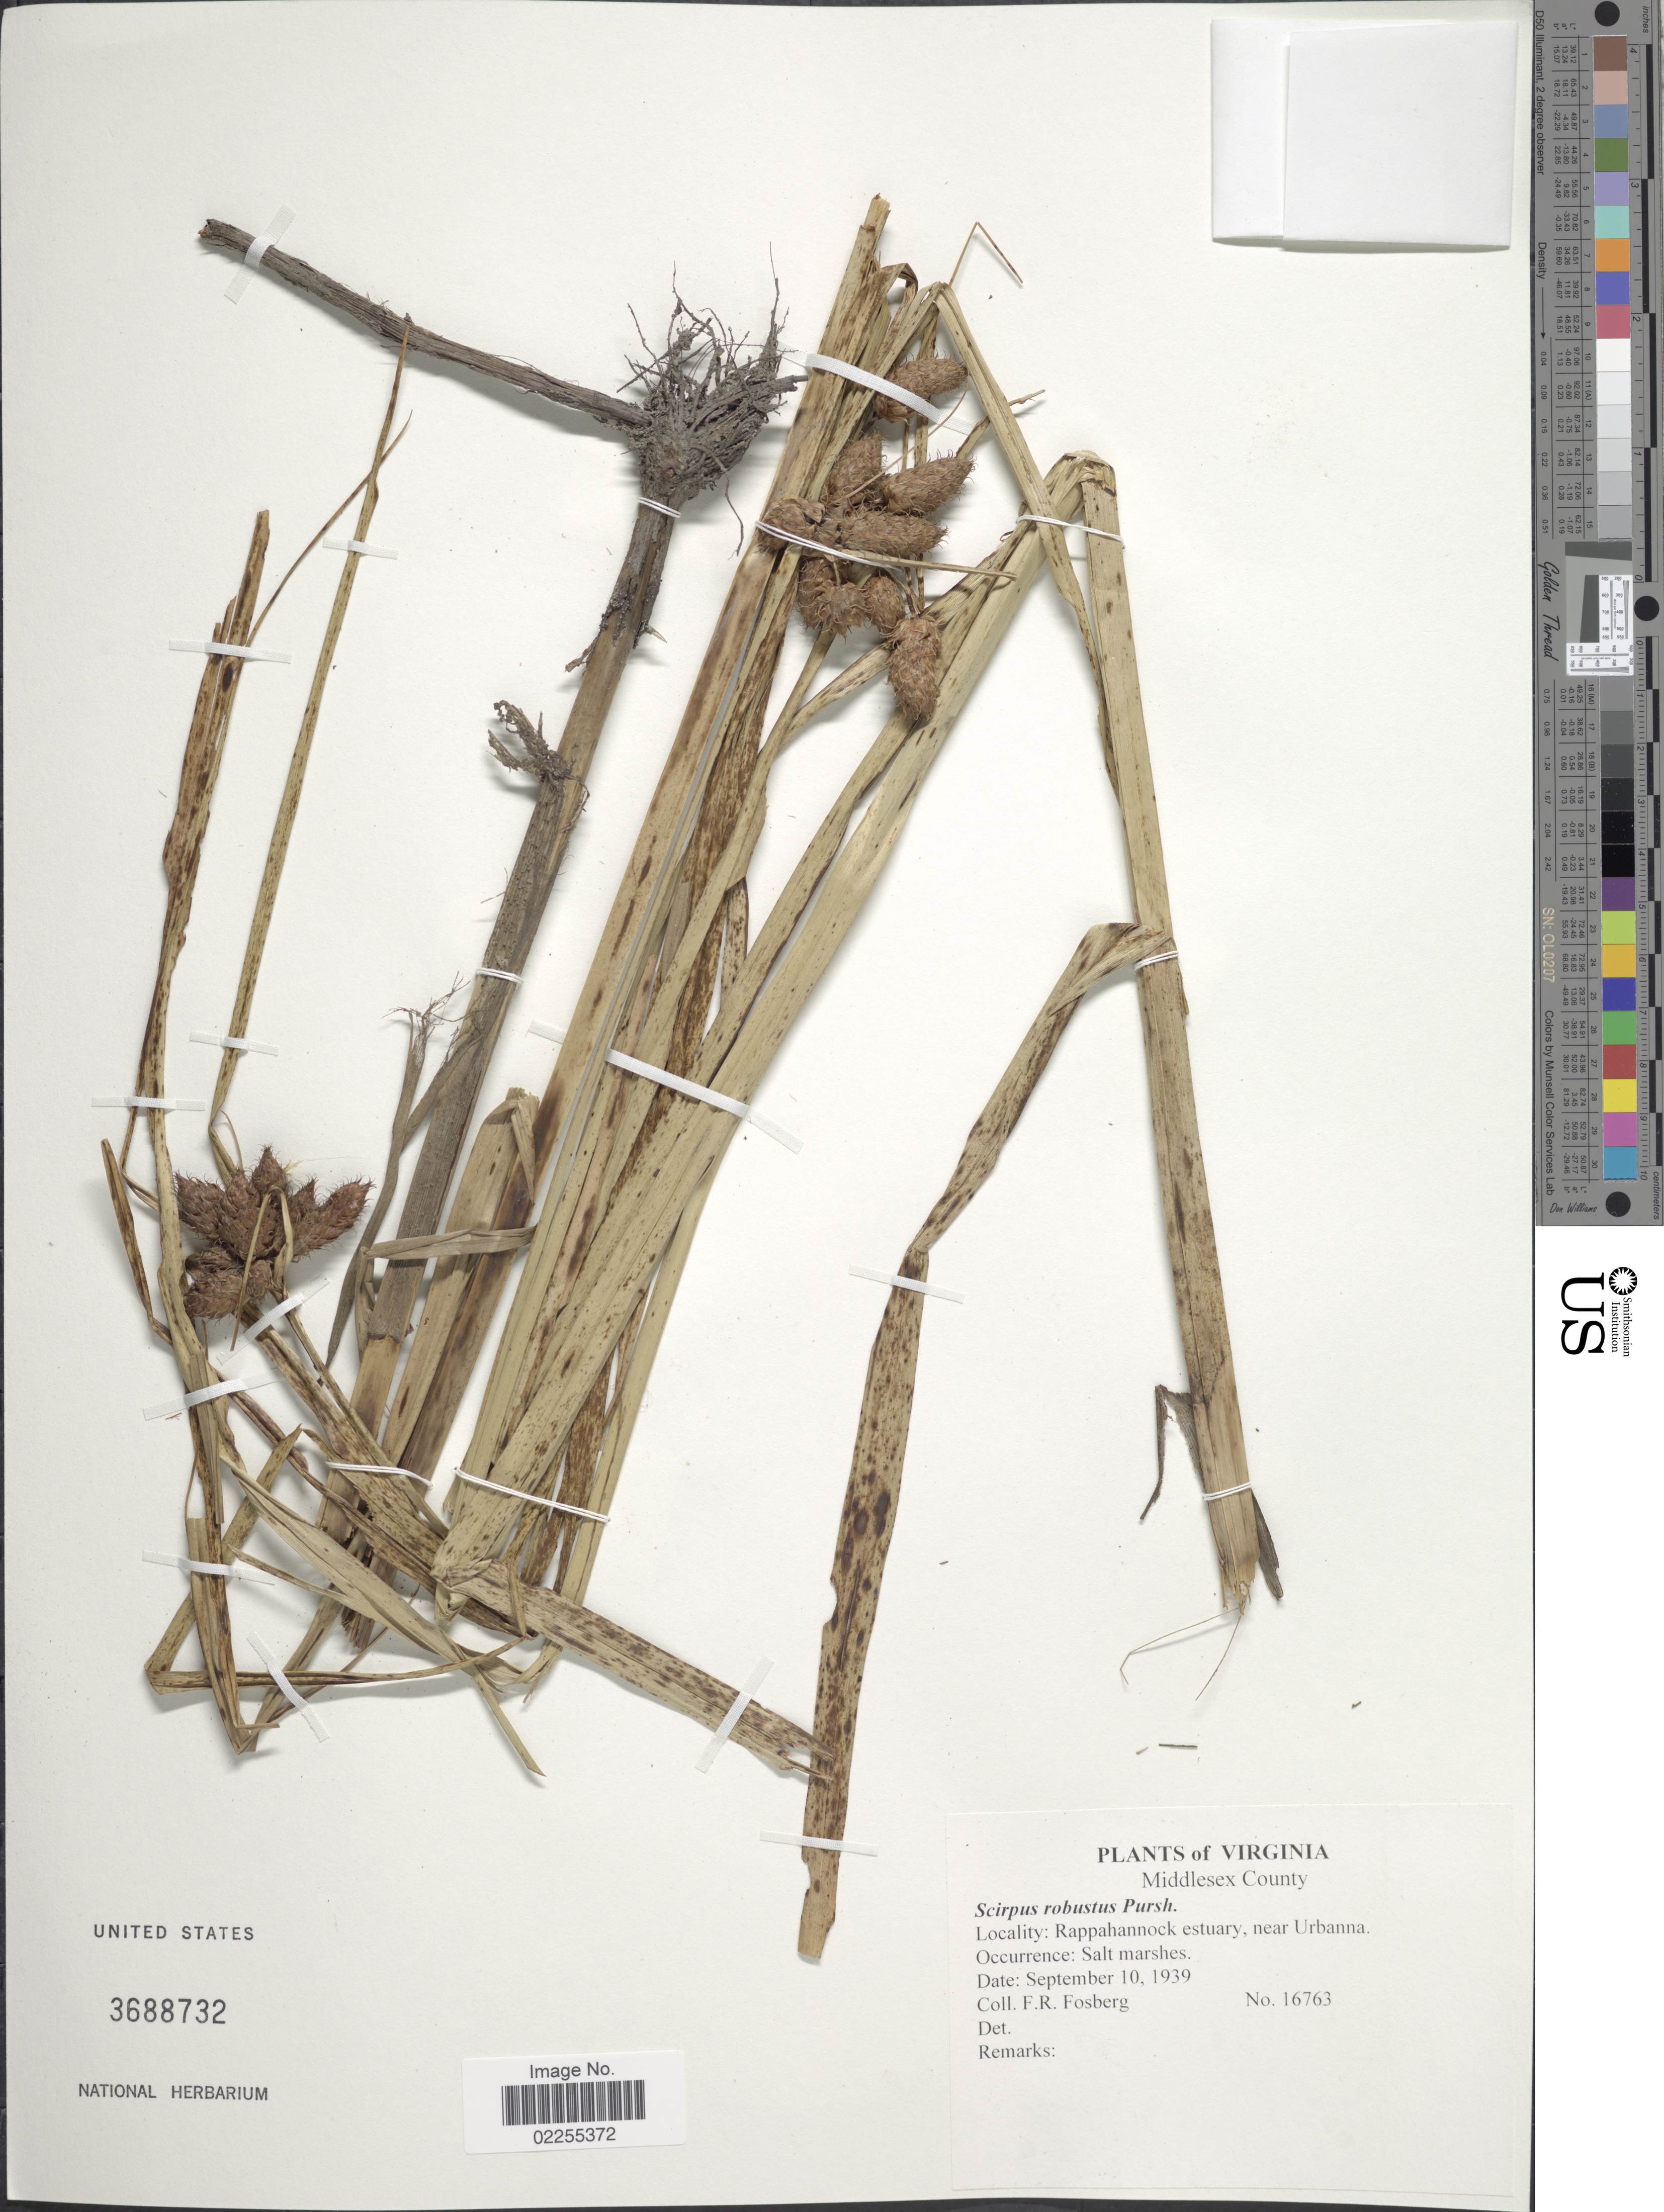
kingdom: Plantae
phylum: Tracheophyta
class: Liliopsida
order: Poales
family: Cyperaceae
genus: Bolboschoenus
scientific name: Bolboschoenus robustus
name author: (Pursh) Soják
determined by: Strong, M. T., (US), Smithsonian Institution - National Museum of Natural History (UNITED STATES)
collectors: F. R. Fosberg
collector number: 16763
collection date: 1939-09-10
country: United States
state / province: Virginia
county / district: Middlesex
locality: Middlesex County, Rappahannock estuary, near Urbanna.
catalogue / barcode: US 3688732